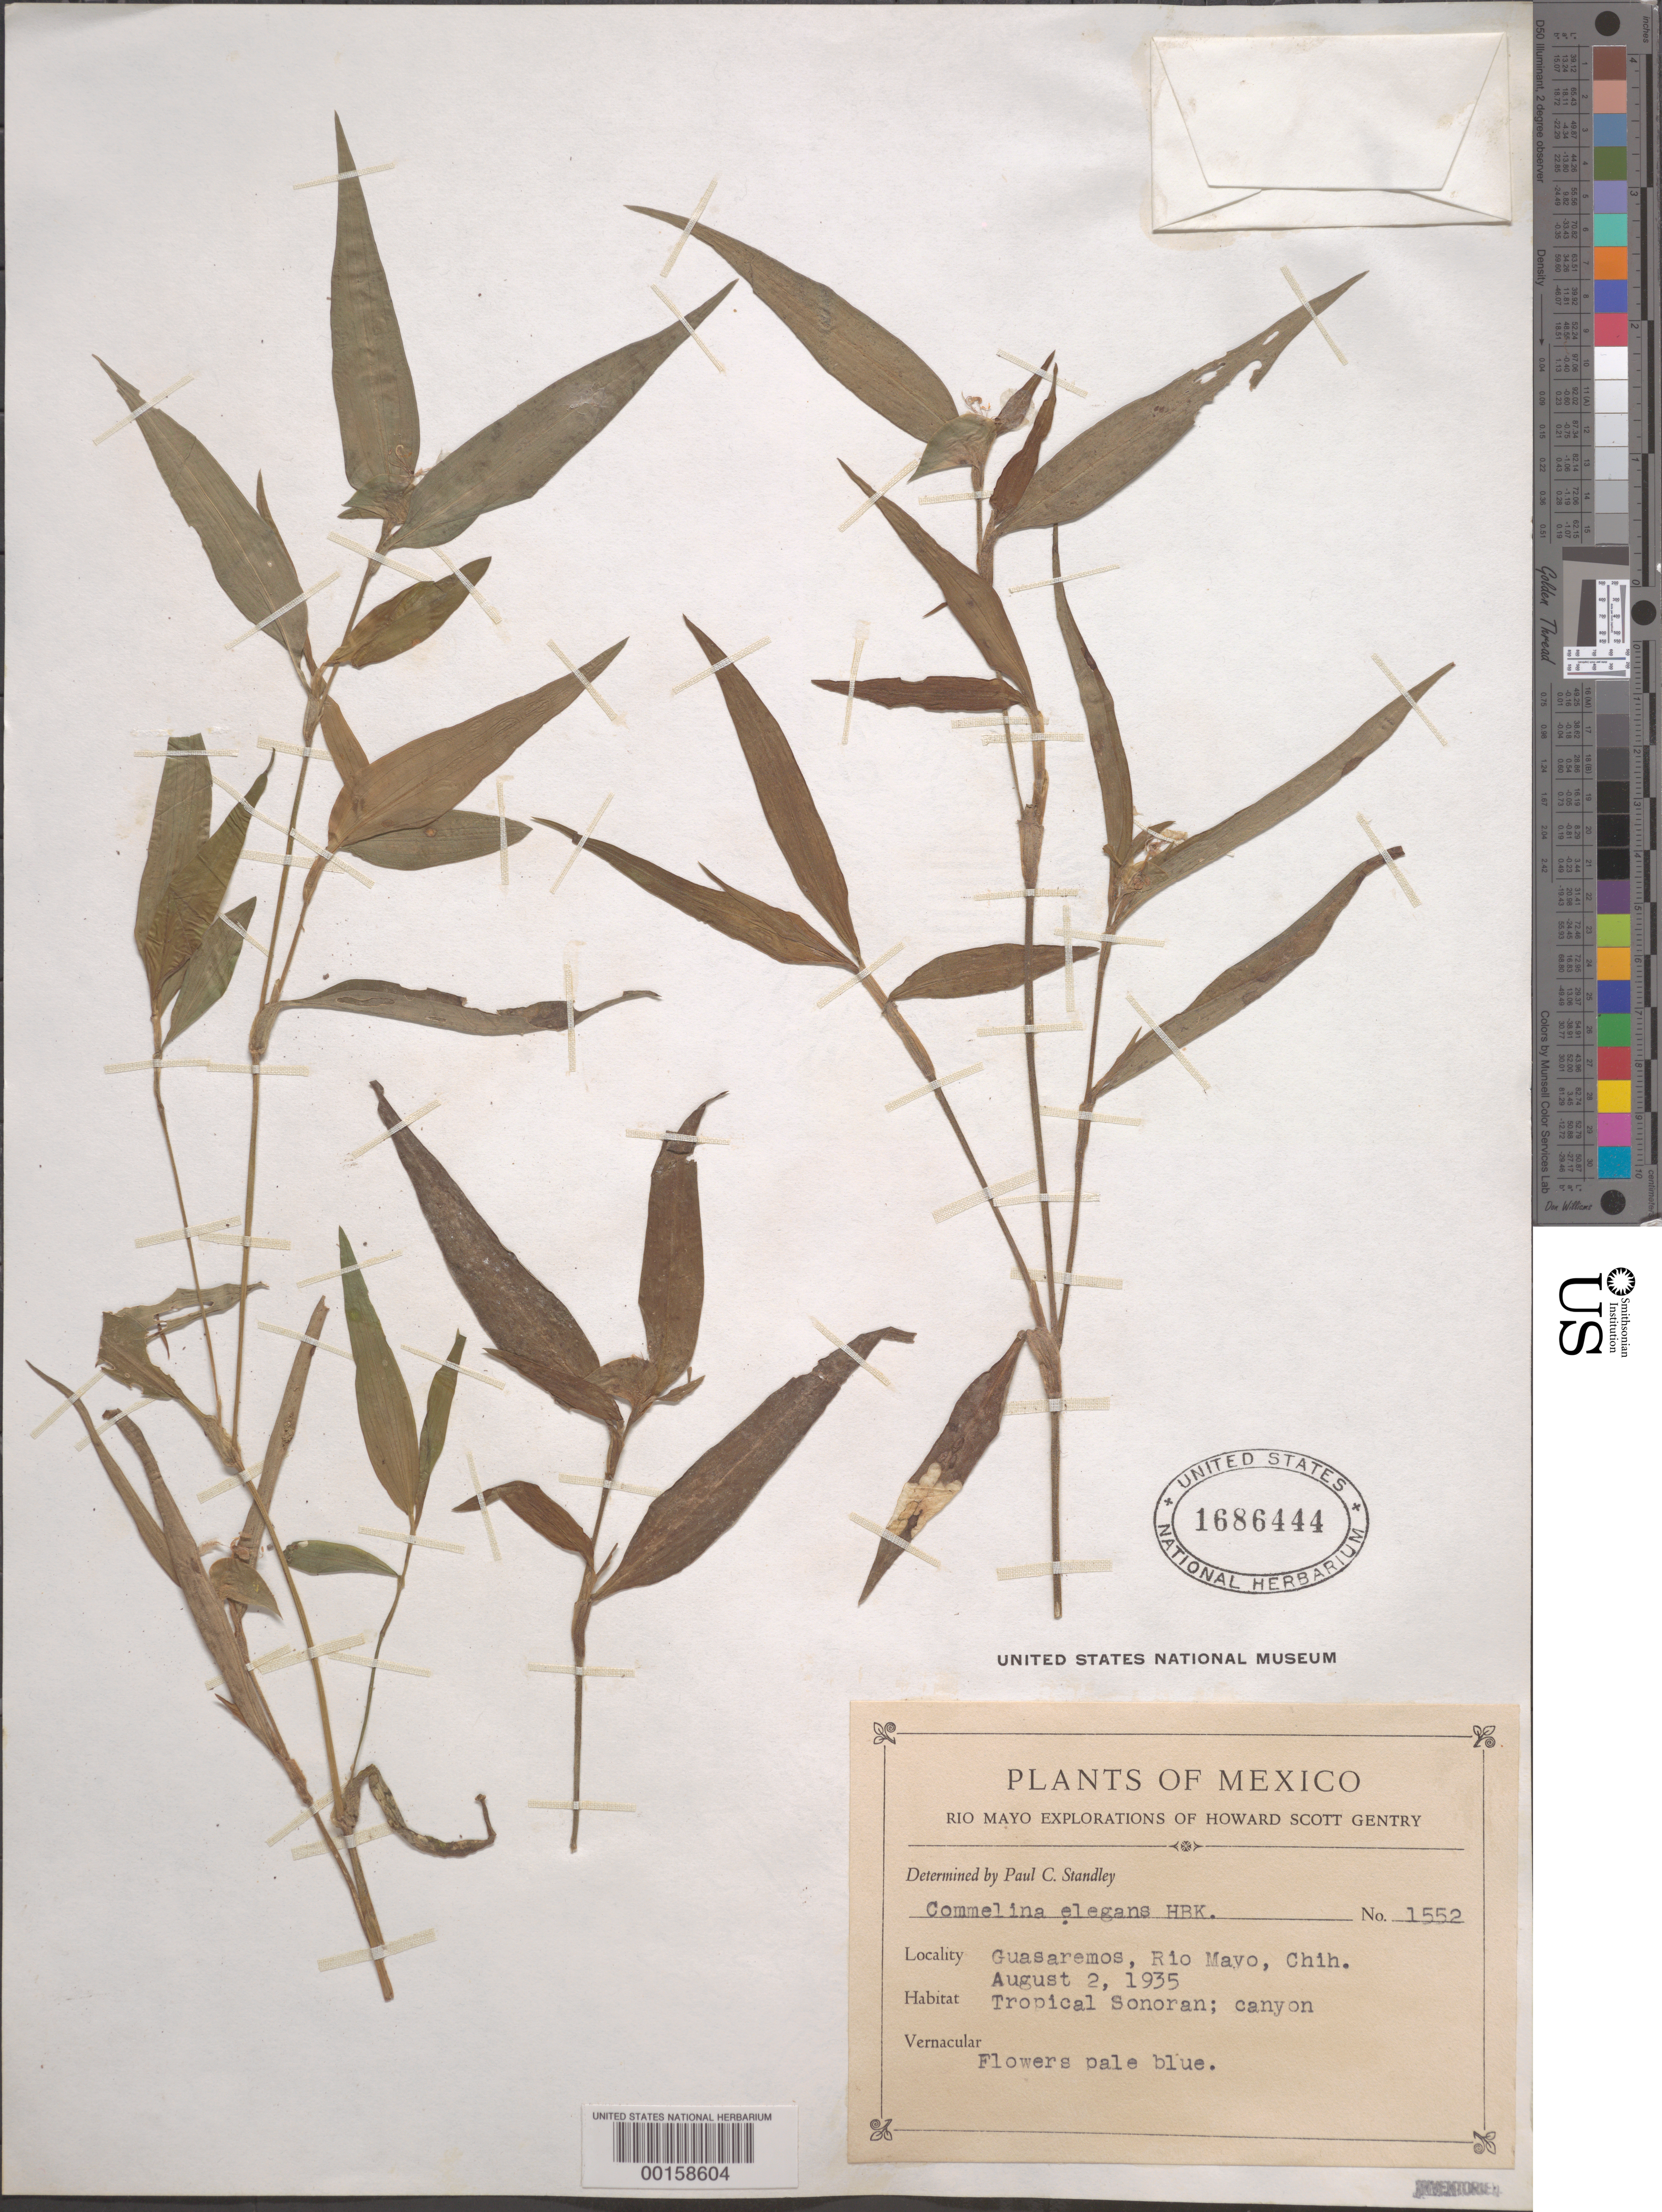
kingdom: Plantae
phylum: Tracheophyta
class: Liliopsida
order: Commelinales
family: Commelinaceae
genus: Commelina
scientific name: Commelina erecta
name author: L.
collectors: H. S. Gentry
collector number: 1552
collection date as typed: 02 Aug 1935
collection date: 1935-08-02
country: Mexico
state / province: Chihuahua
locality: Guasaremos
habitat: Tropical sonoran; canyon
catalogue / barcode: US 1686444